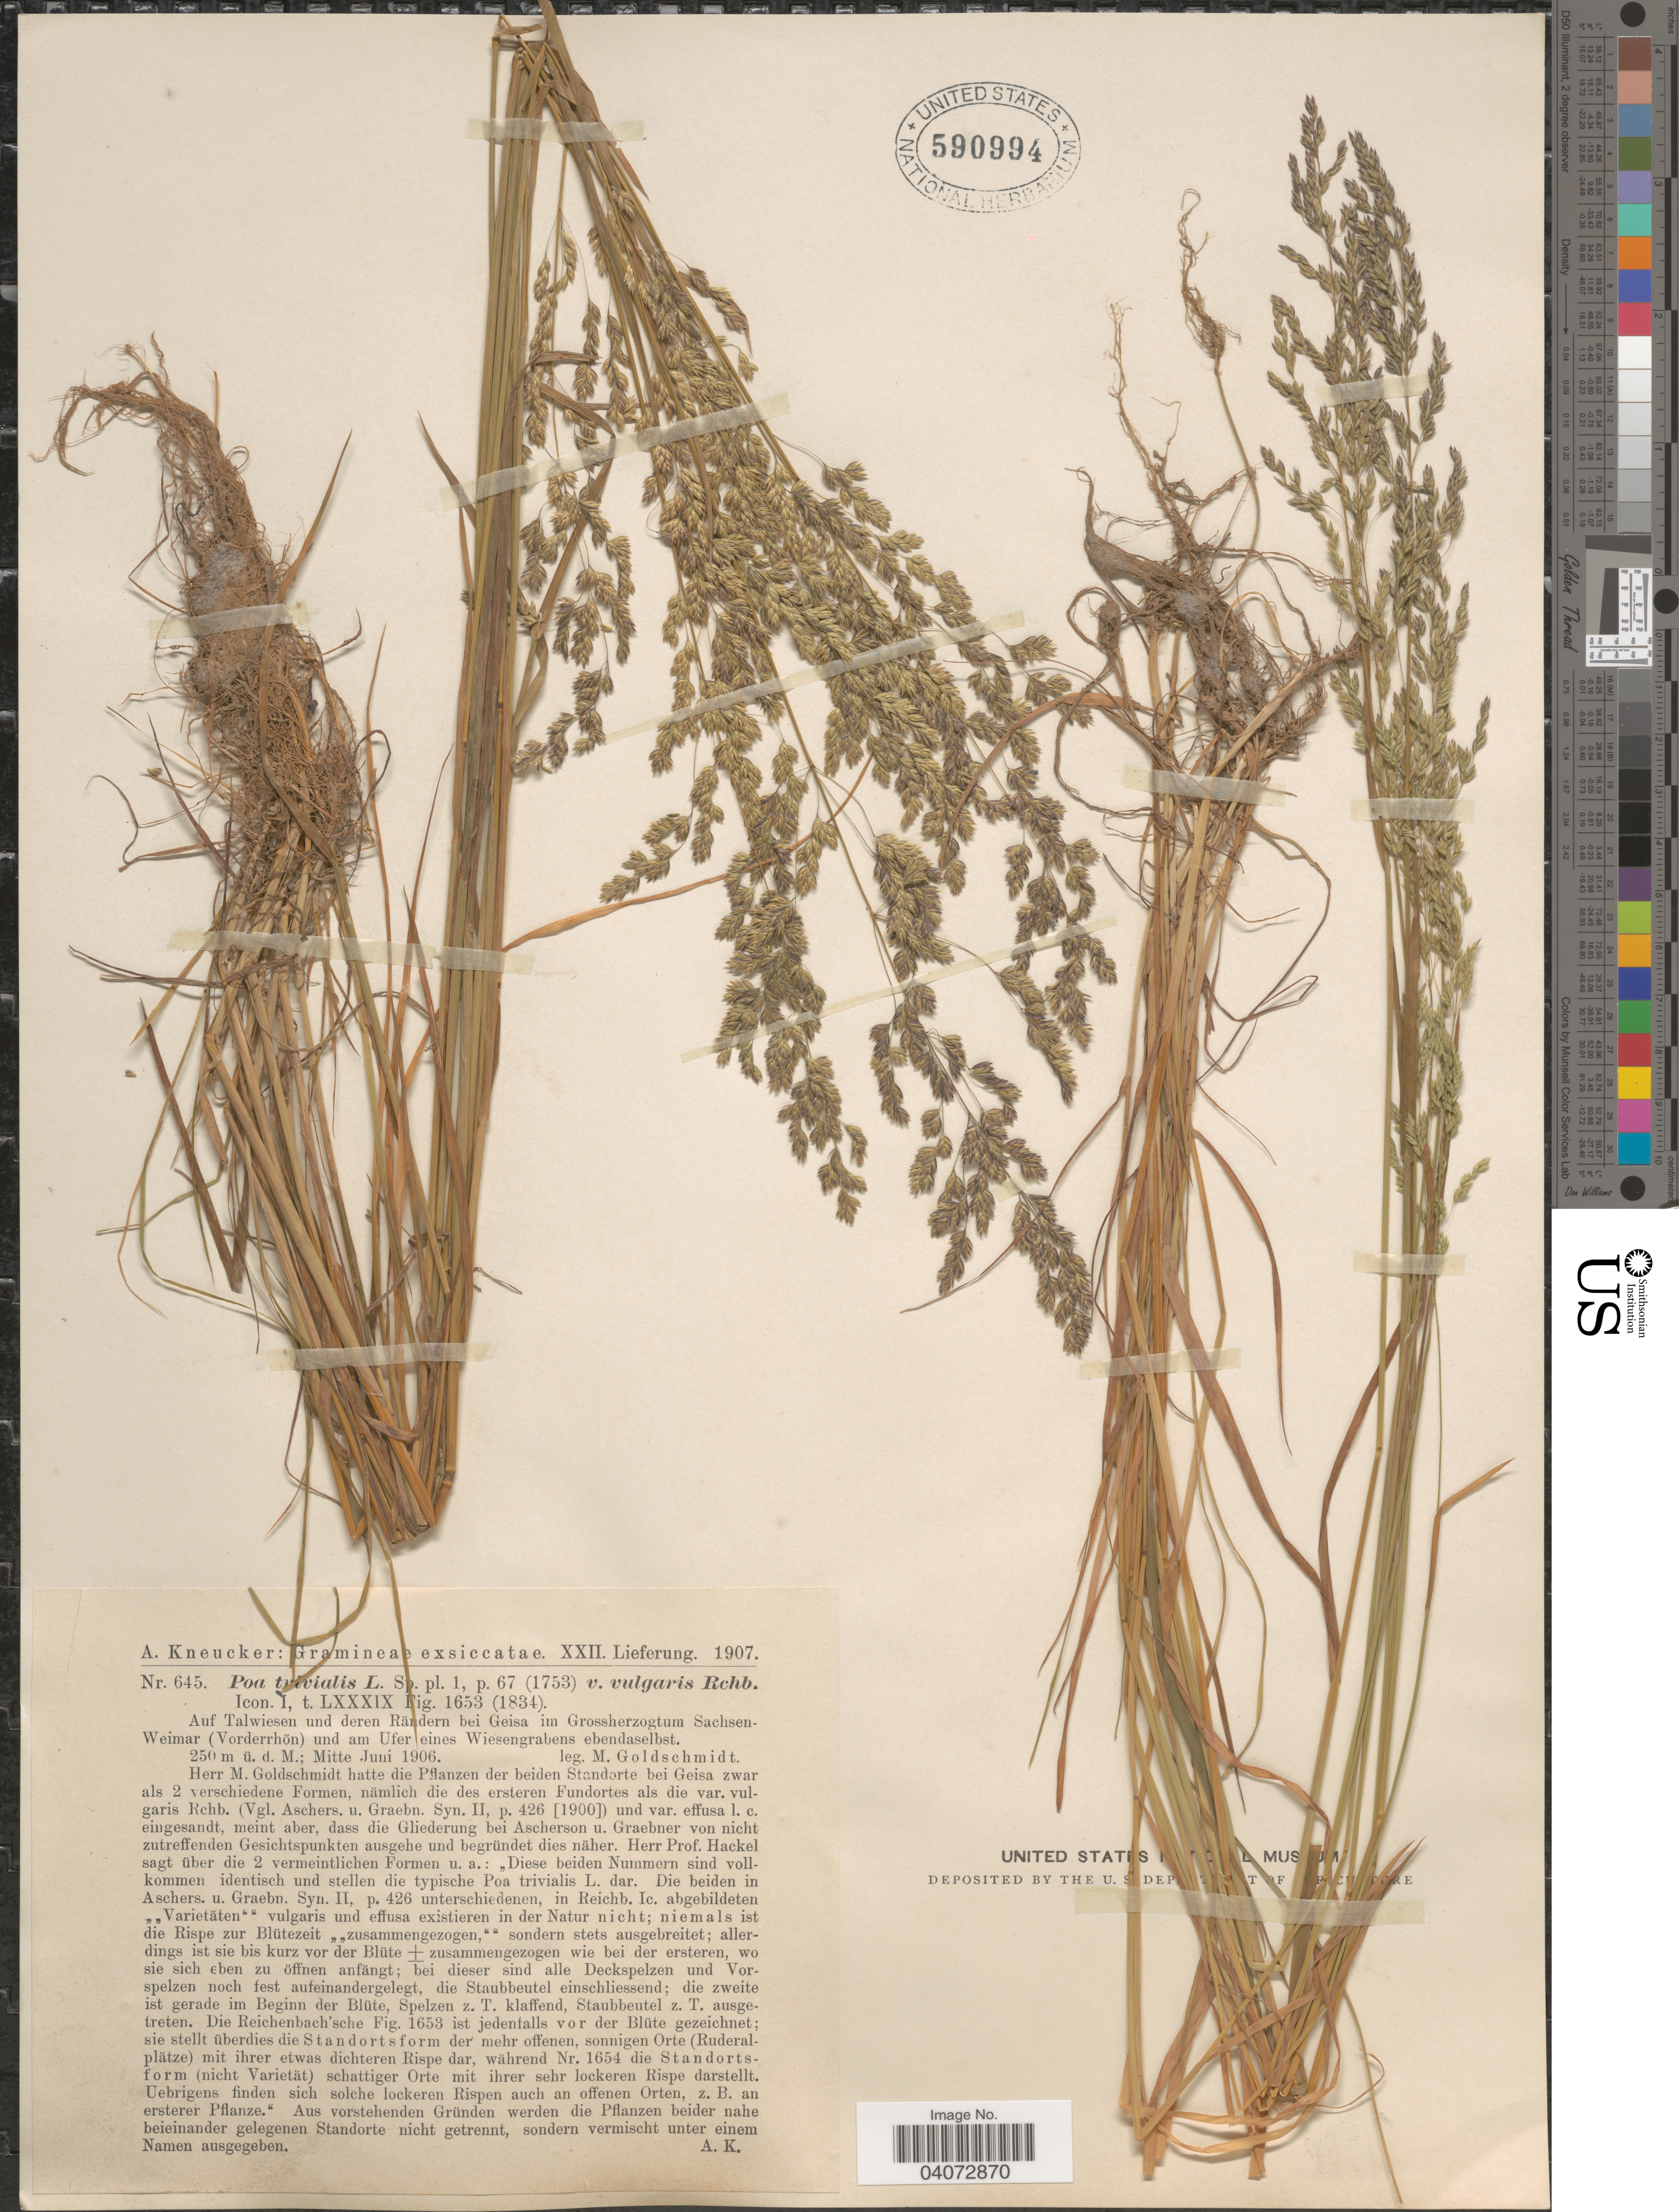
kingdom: Plantae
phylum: Tracheophyta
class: Liliopsida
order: Poales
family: Poaceae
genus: Poa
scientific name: Poa trivialis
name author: L.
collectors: A. Kneucker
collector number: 645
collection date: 1906-06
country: Germany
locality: Auf Talwiesen und deren Rändern bei Geisa im Grossherzogtum Sachsen-Weimar (Vorderrhön) und am Ufer eines Wiesengrabens ebendaselbst.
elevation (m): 250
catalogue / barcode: US 590994